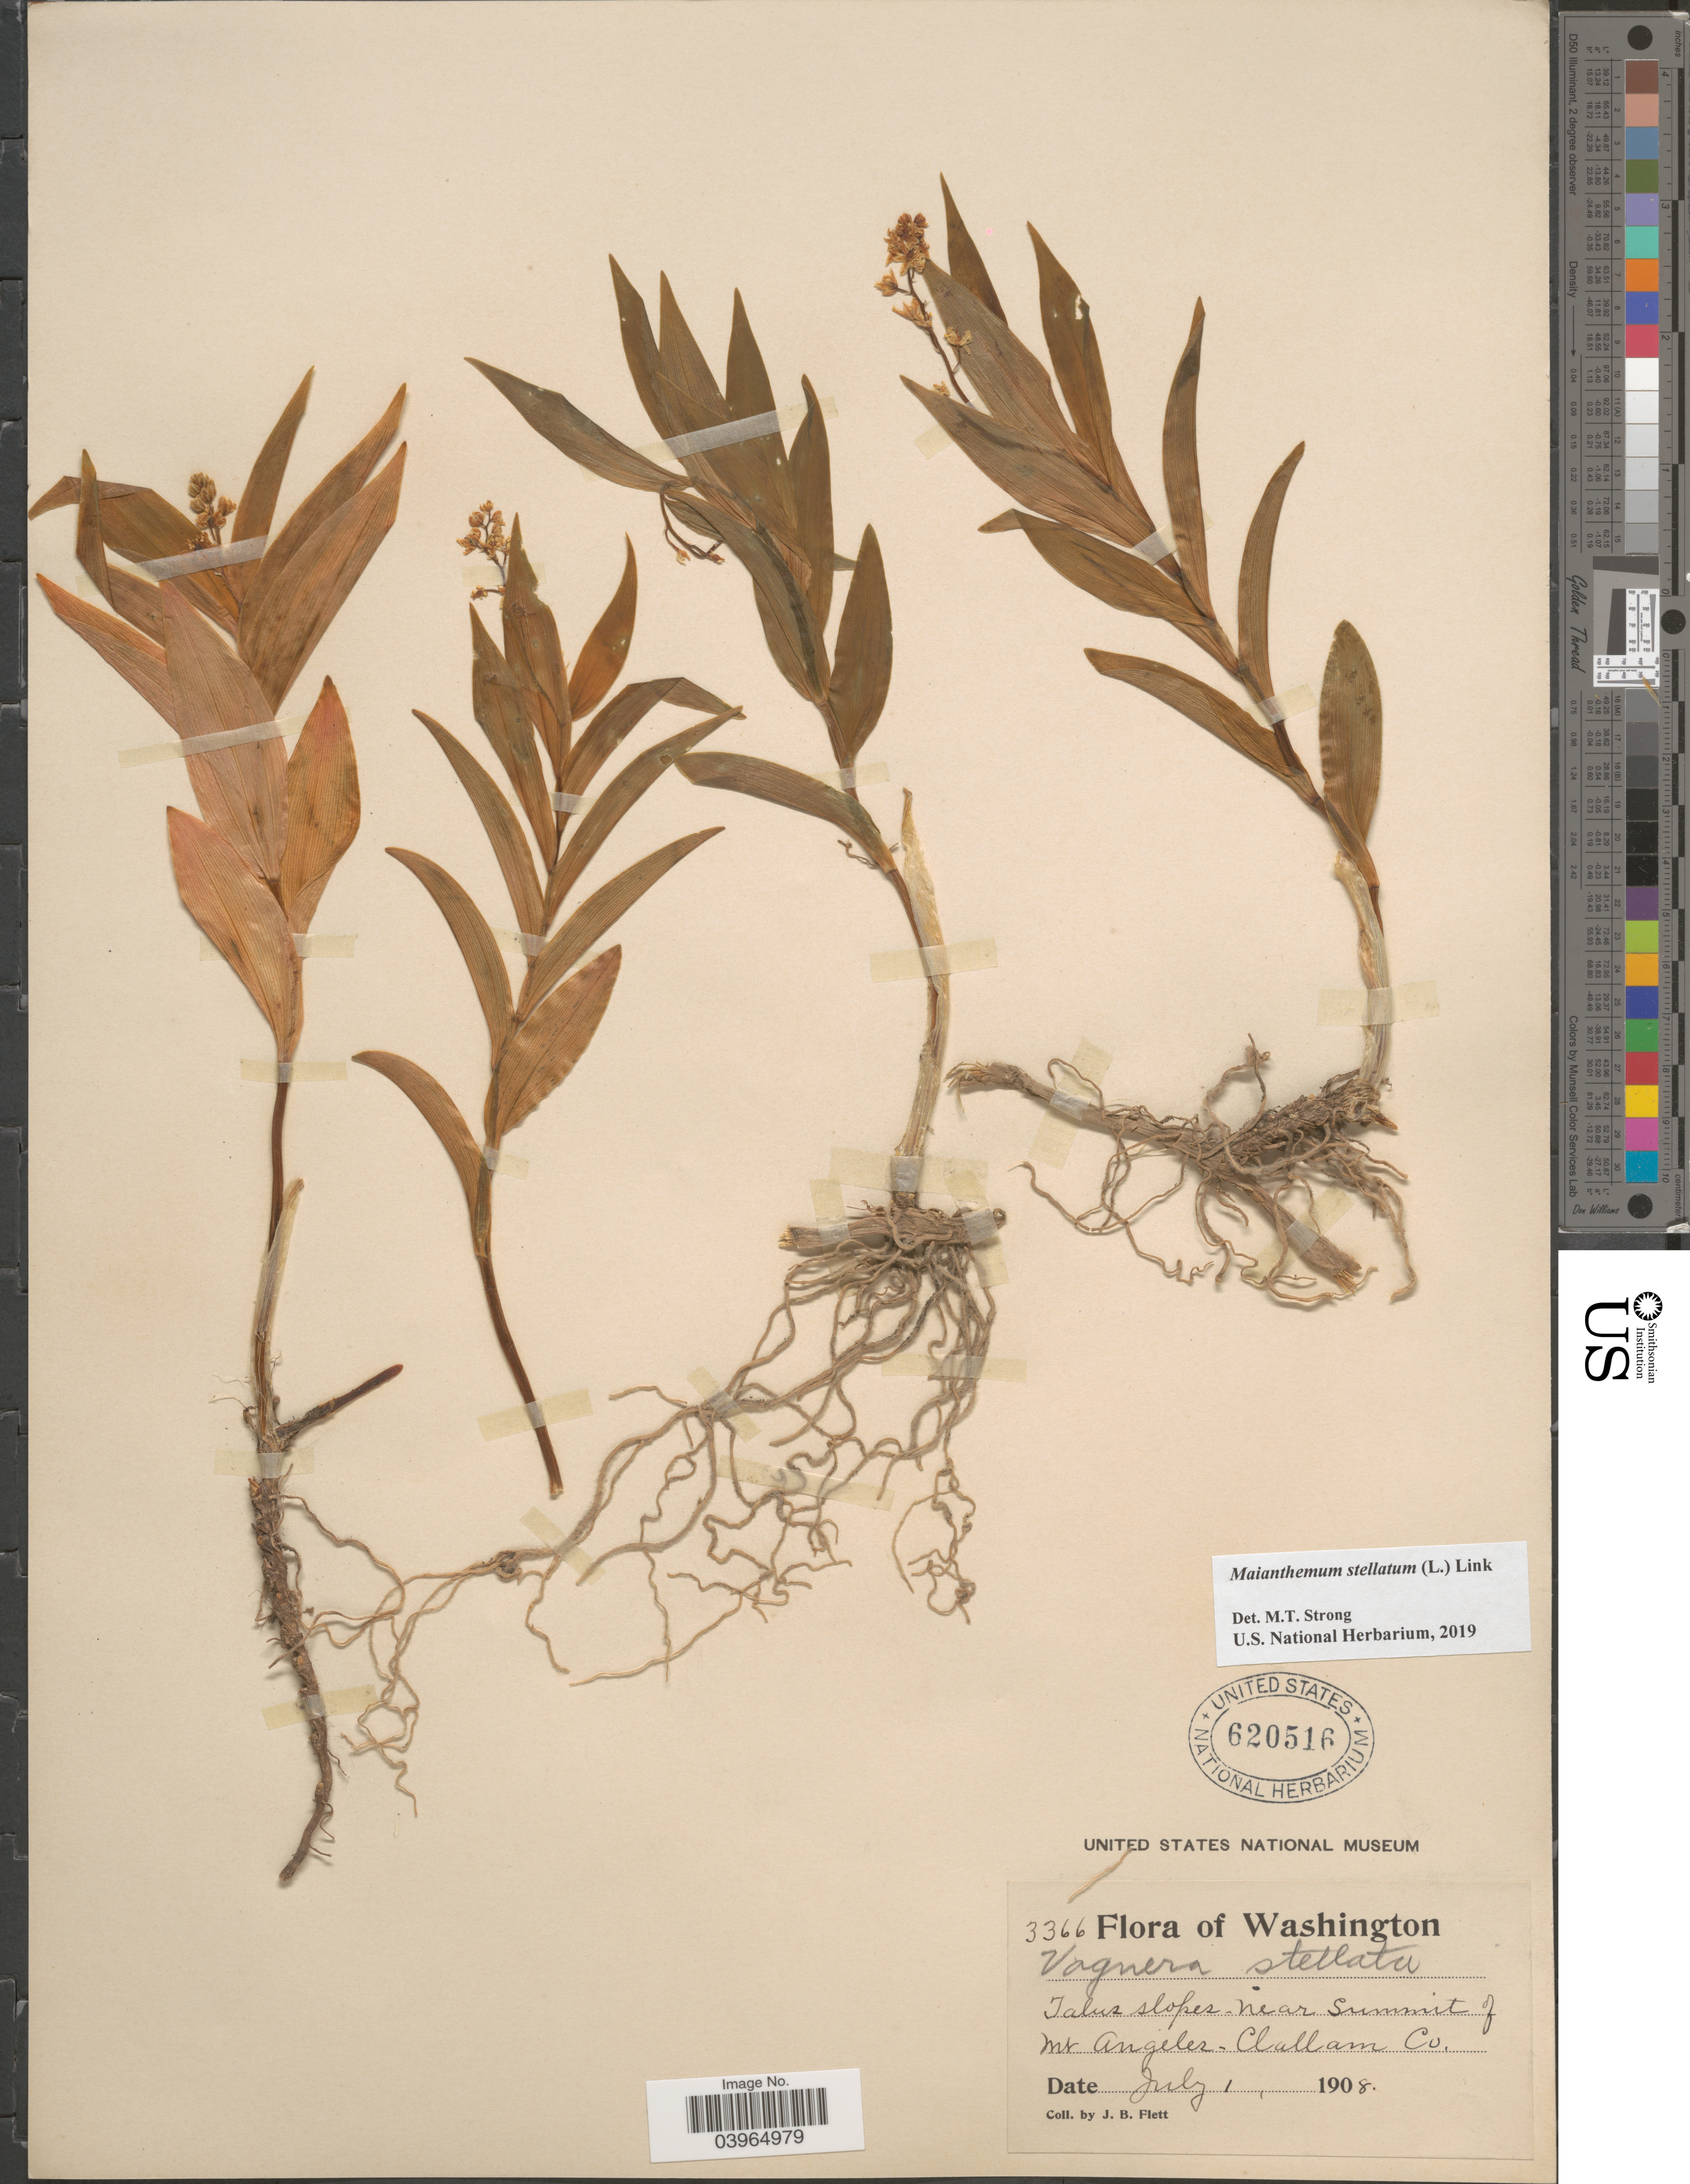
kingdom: Plantae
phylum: Tracheophyta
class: Liliopsida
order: Asparagales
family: Asparagaceae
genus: Maianthemum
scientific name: Maianthemum stellatum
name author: (L.) Link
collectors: J. Flett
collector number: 3366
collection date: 1908-07-01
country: United States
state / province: Washington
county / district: Clallam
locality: Talus slopes - near Summit of Mt Angeles - Clallam Co.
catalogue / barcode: US 620516